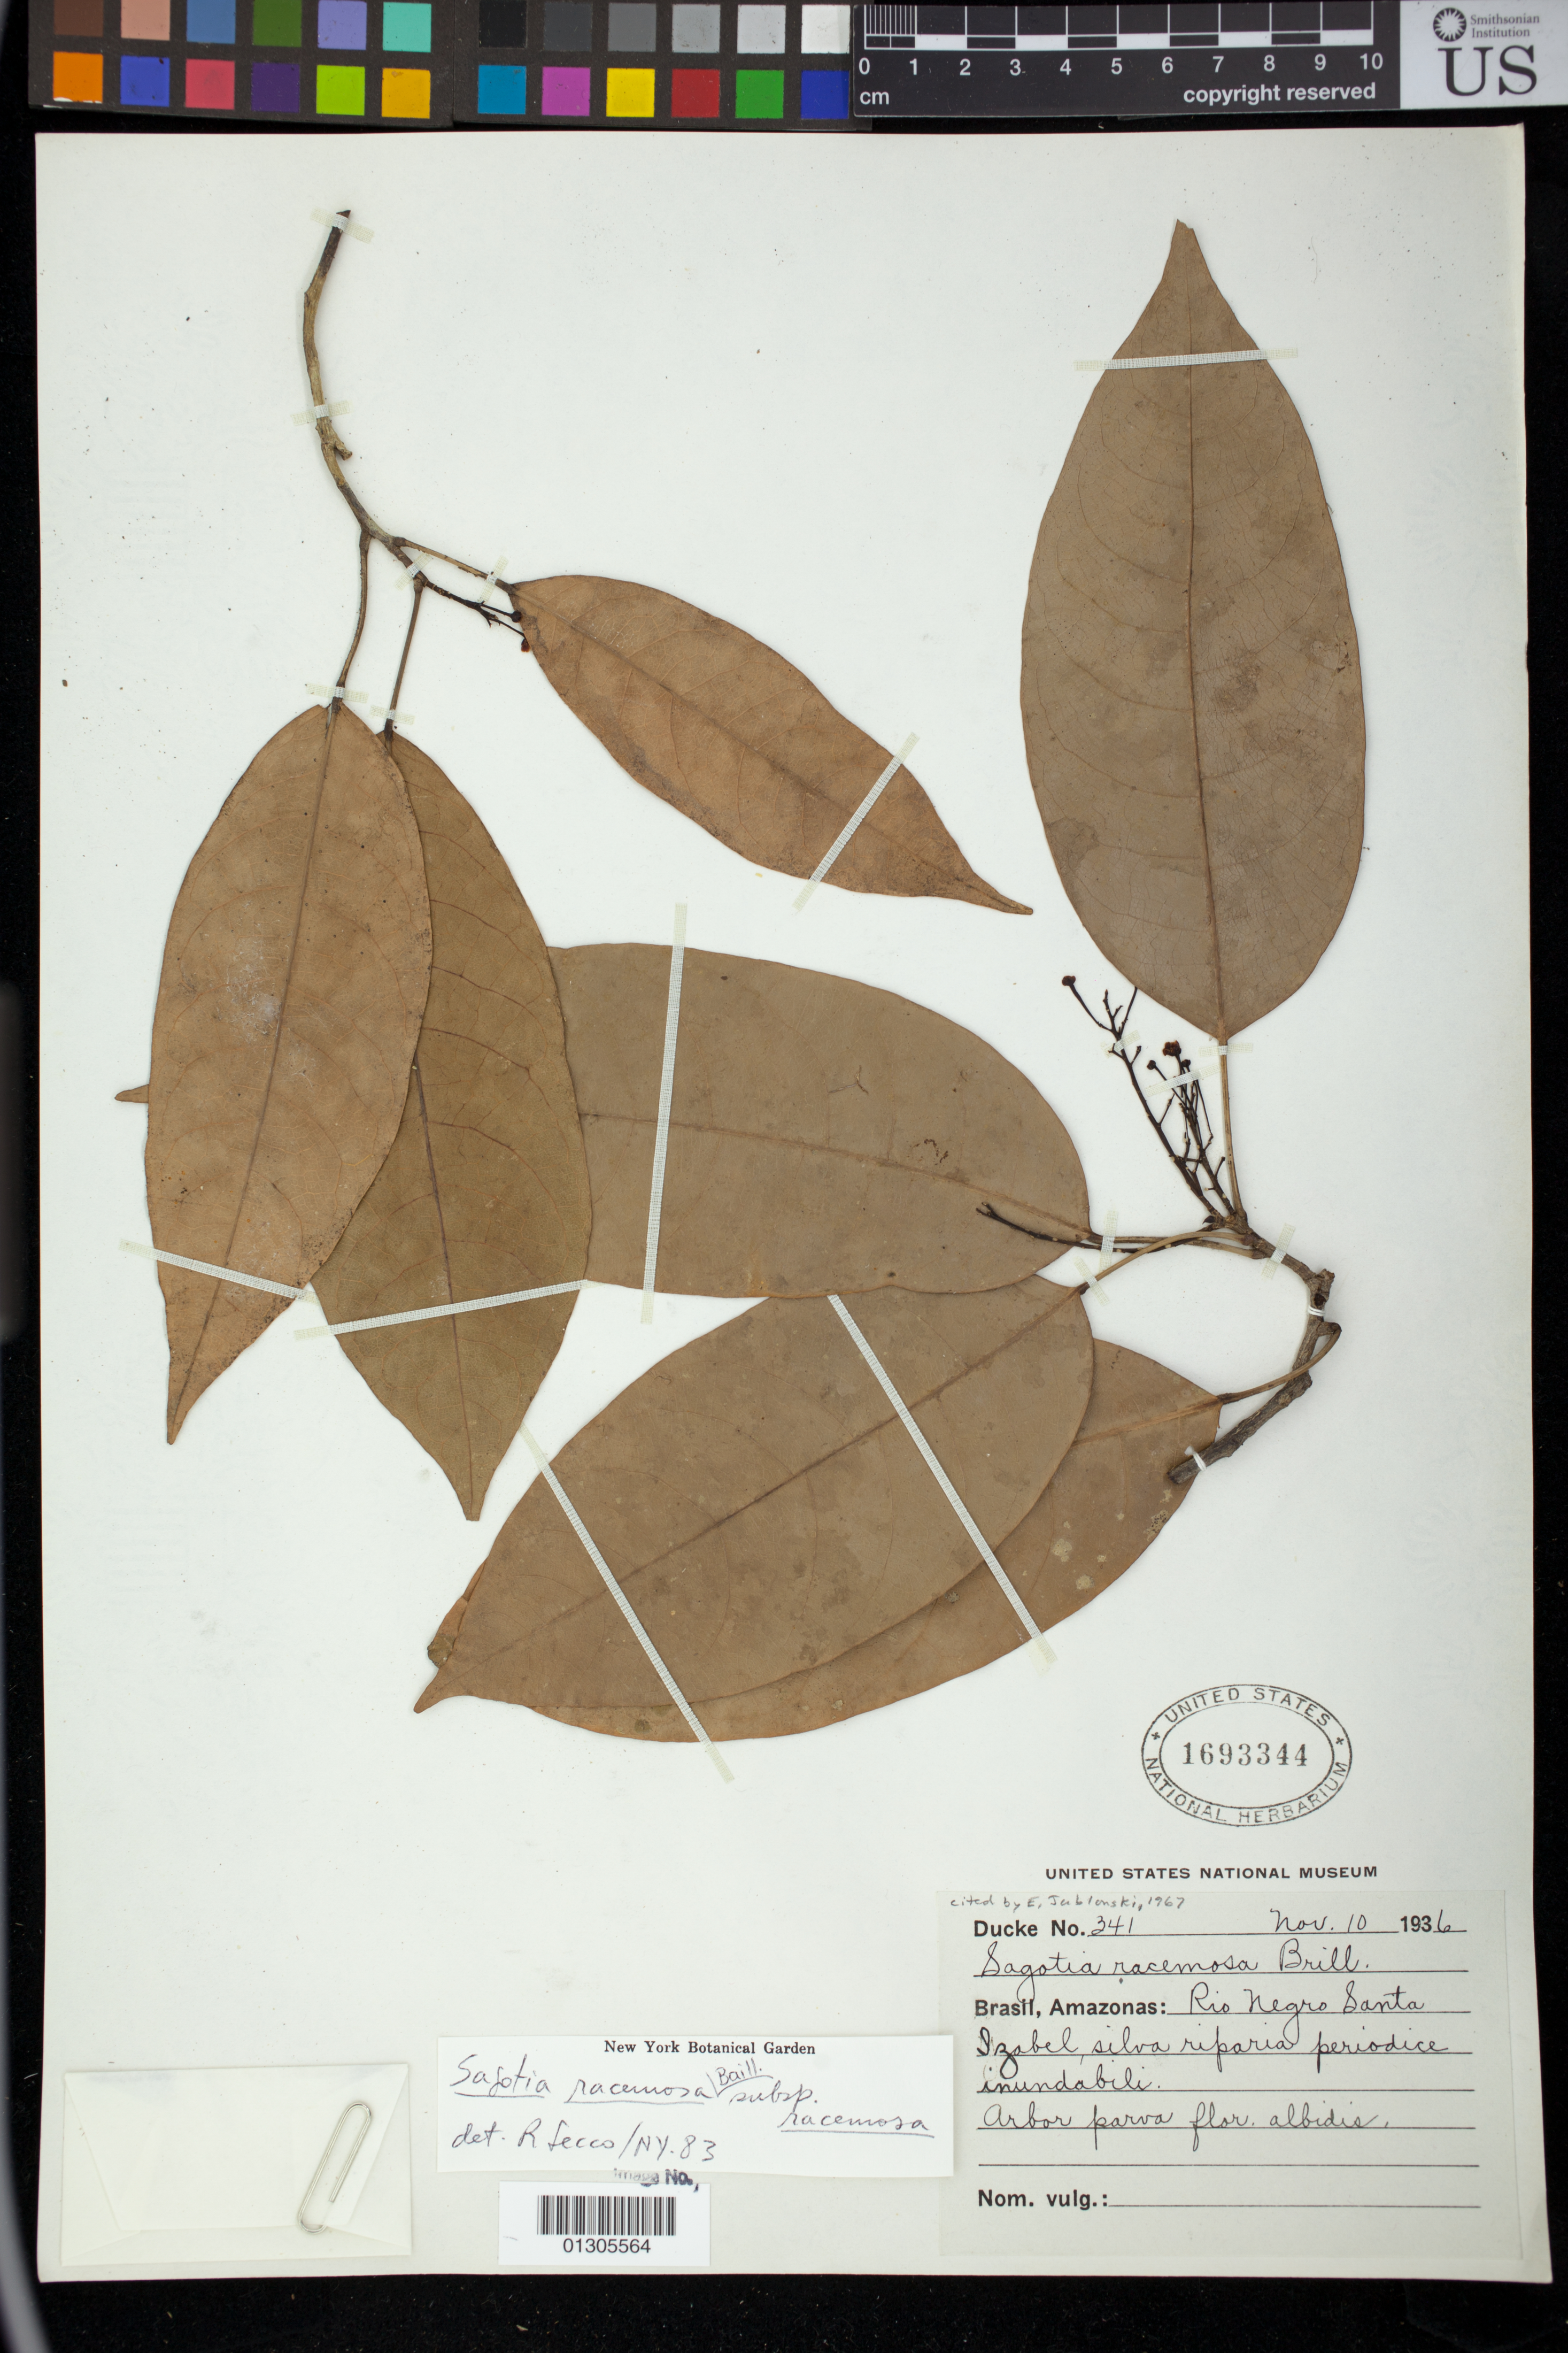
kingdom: Plantae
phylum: Tracheophyta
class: Magnoliopsida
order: Malpighiales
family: Euphorbiaceae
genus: Sagotia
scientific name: Sagotia racemosa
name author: Baill.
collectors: A. Ducke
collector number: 341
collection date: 1936-11-10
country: Brazil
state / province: Amazonas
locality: Rio Negro Santa Izabel [Tapuruquara]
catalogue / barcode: US 1693344